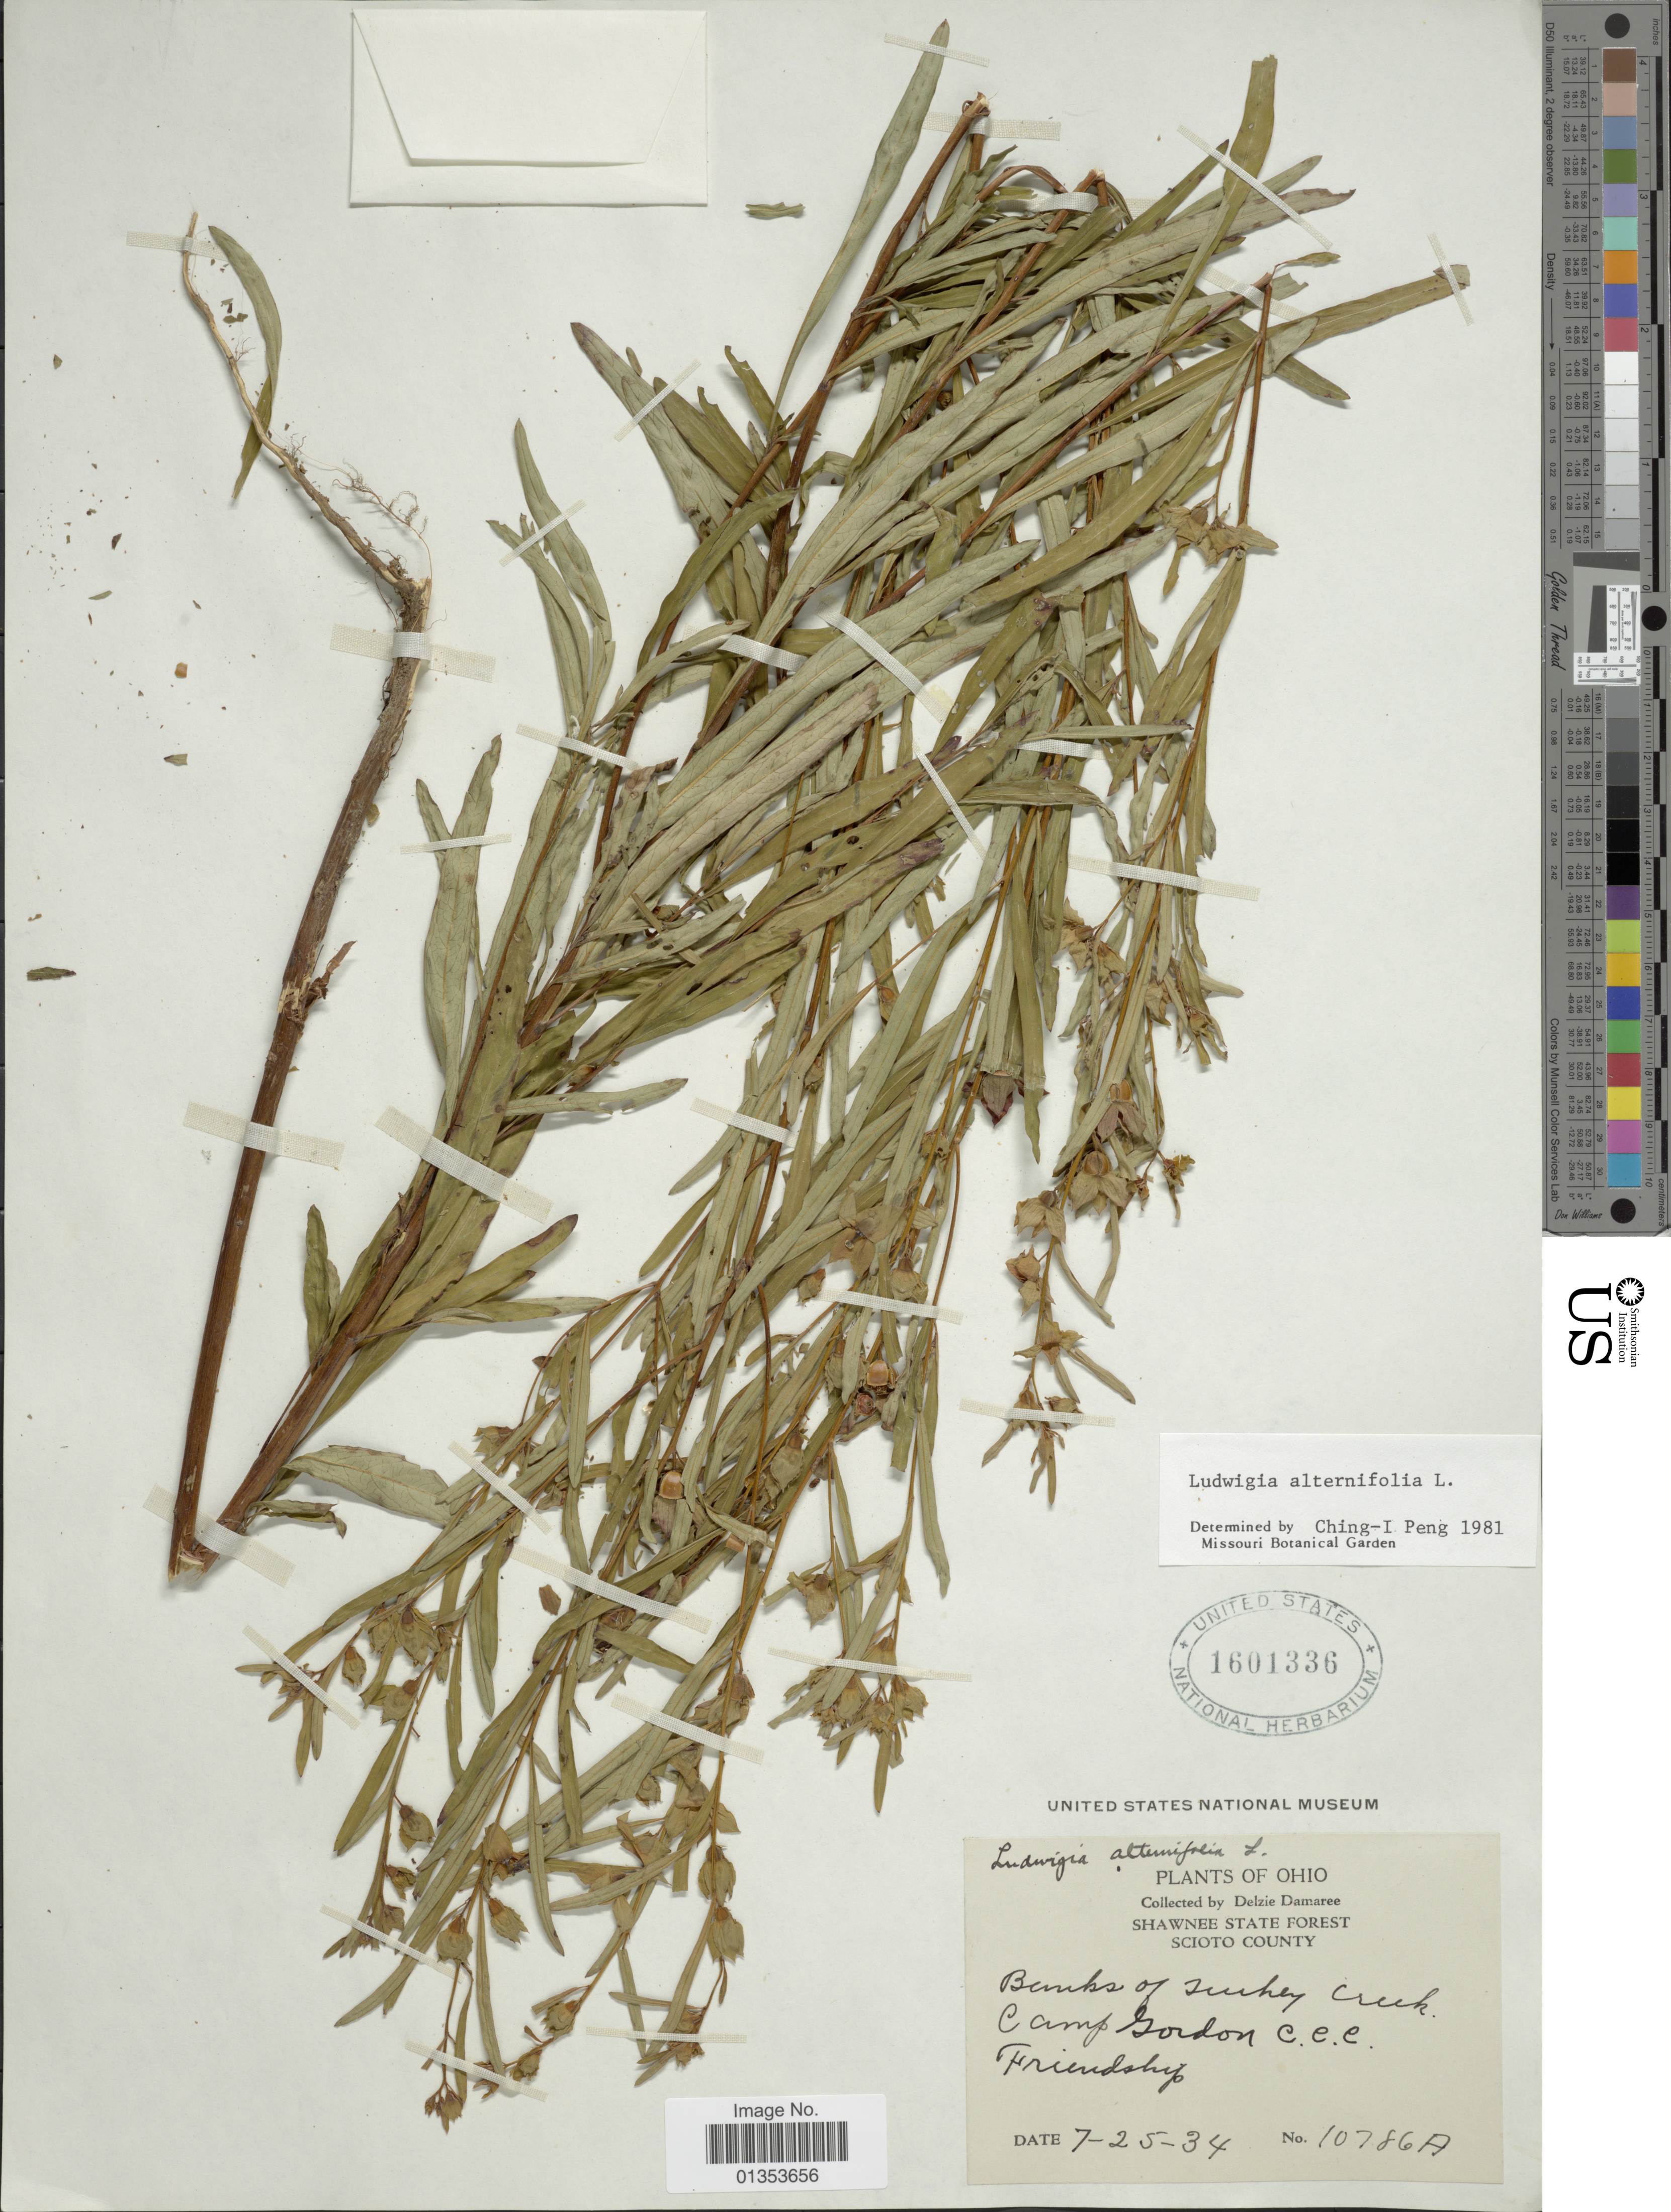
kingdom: Plantae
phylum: Tracheophyta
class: Magnoliopsida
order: Myrtales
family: Onagraceae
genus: Ludwigia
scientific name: Ludwigia alternifolia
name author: L.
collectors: D. Demaree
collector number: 10786A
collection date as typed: Transcribed d/m/y: 25/7/34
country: United States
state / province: Ohio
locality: Shawnee State Forest, Scioto County, Camp Gordon C.E.E., Friendship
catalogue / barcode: US 1601336